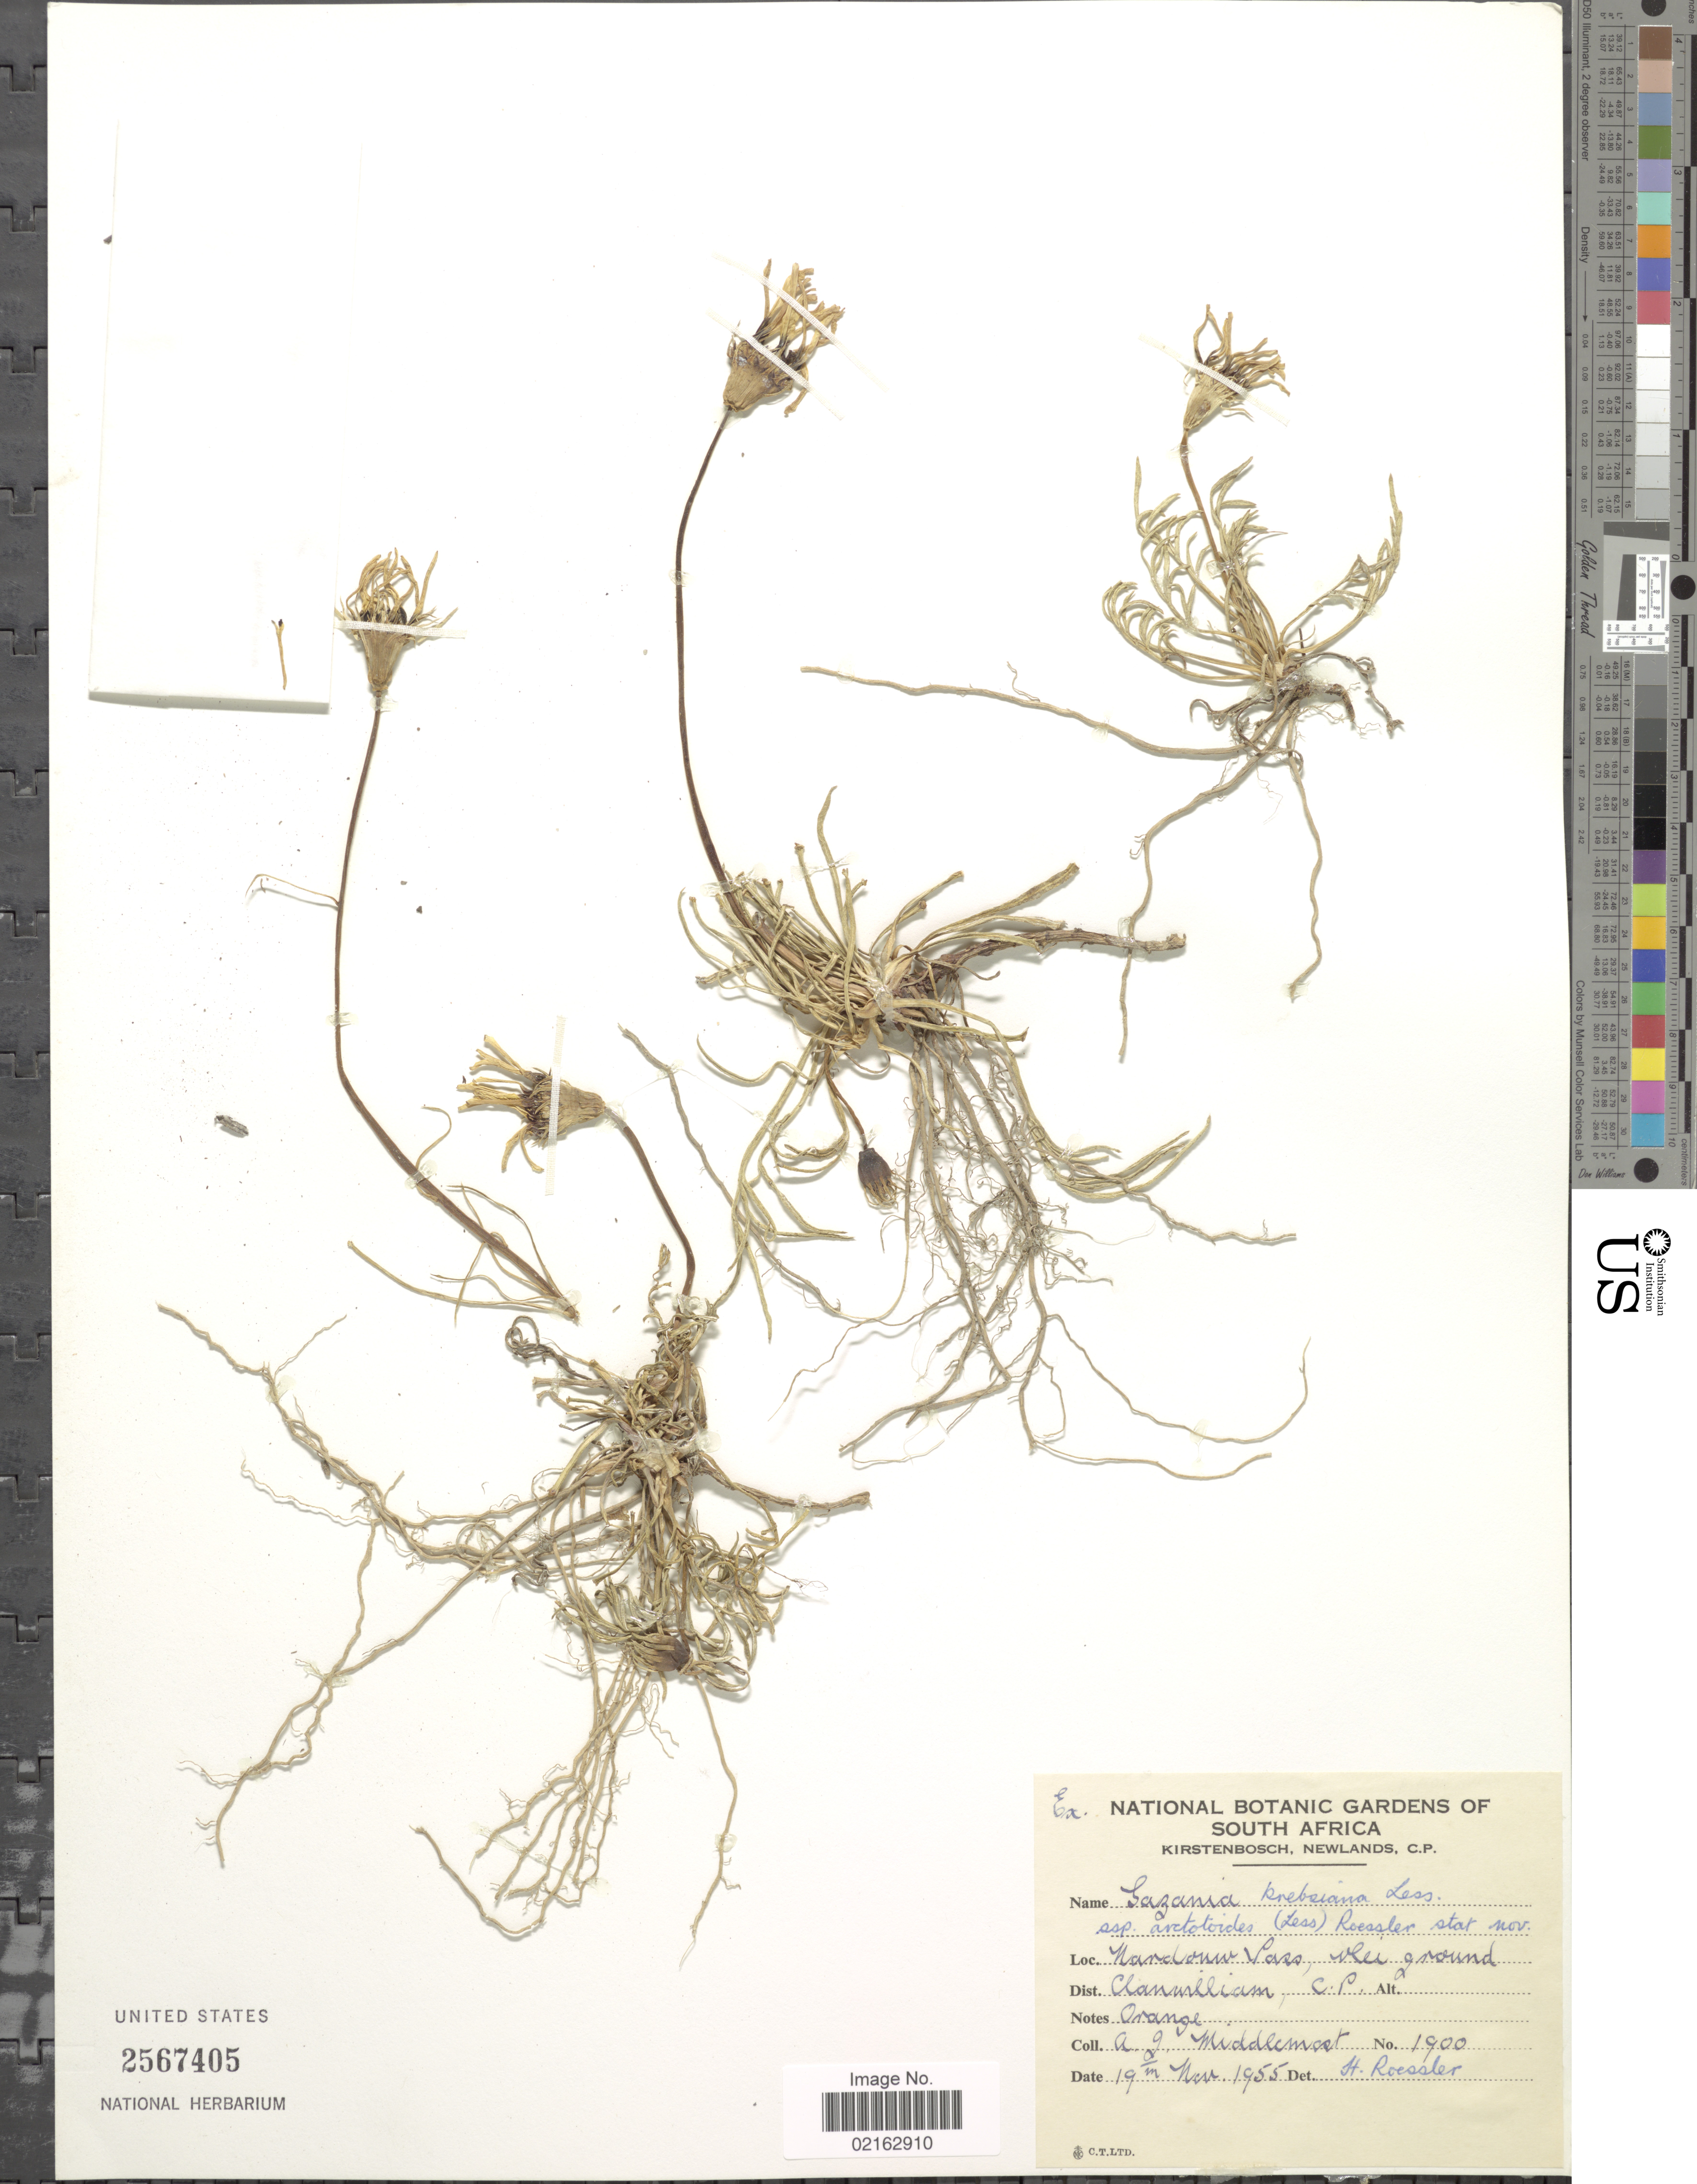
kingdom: Plantae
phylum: Tracheophyta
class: Magnoliopsida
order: Asterales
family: Asteraceae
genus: Gazania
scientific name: Gazania krebsiana subsp. arctotoides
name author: (Less.) Roessler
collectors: A. Middlemost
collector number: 1900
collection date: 1955-11-19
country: South Africa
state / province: Western Cape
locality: Nardouw Pass, Vlei ground. Dist. Clanwilliam, C.P.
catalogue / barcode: US 2567405